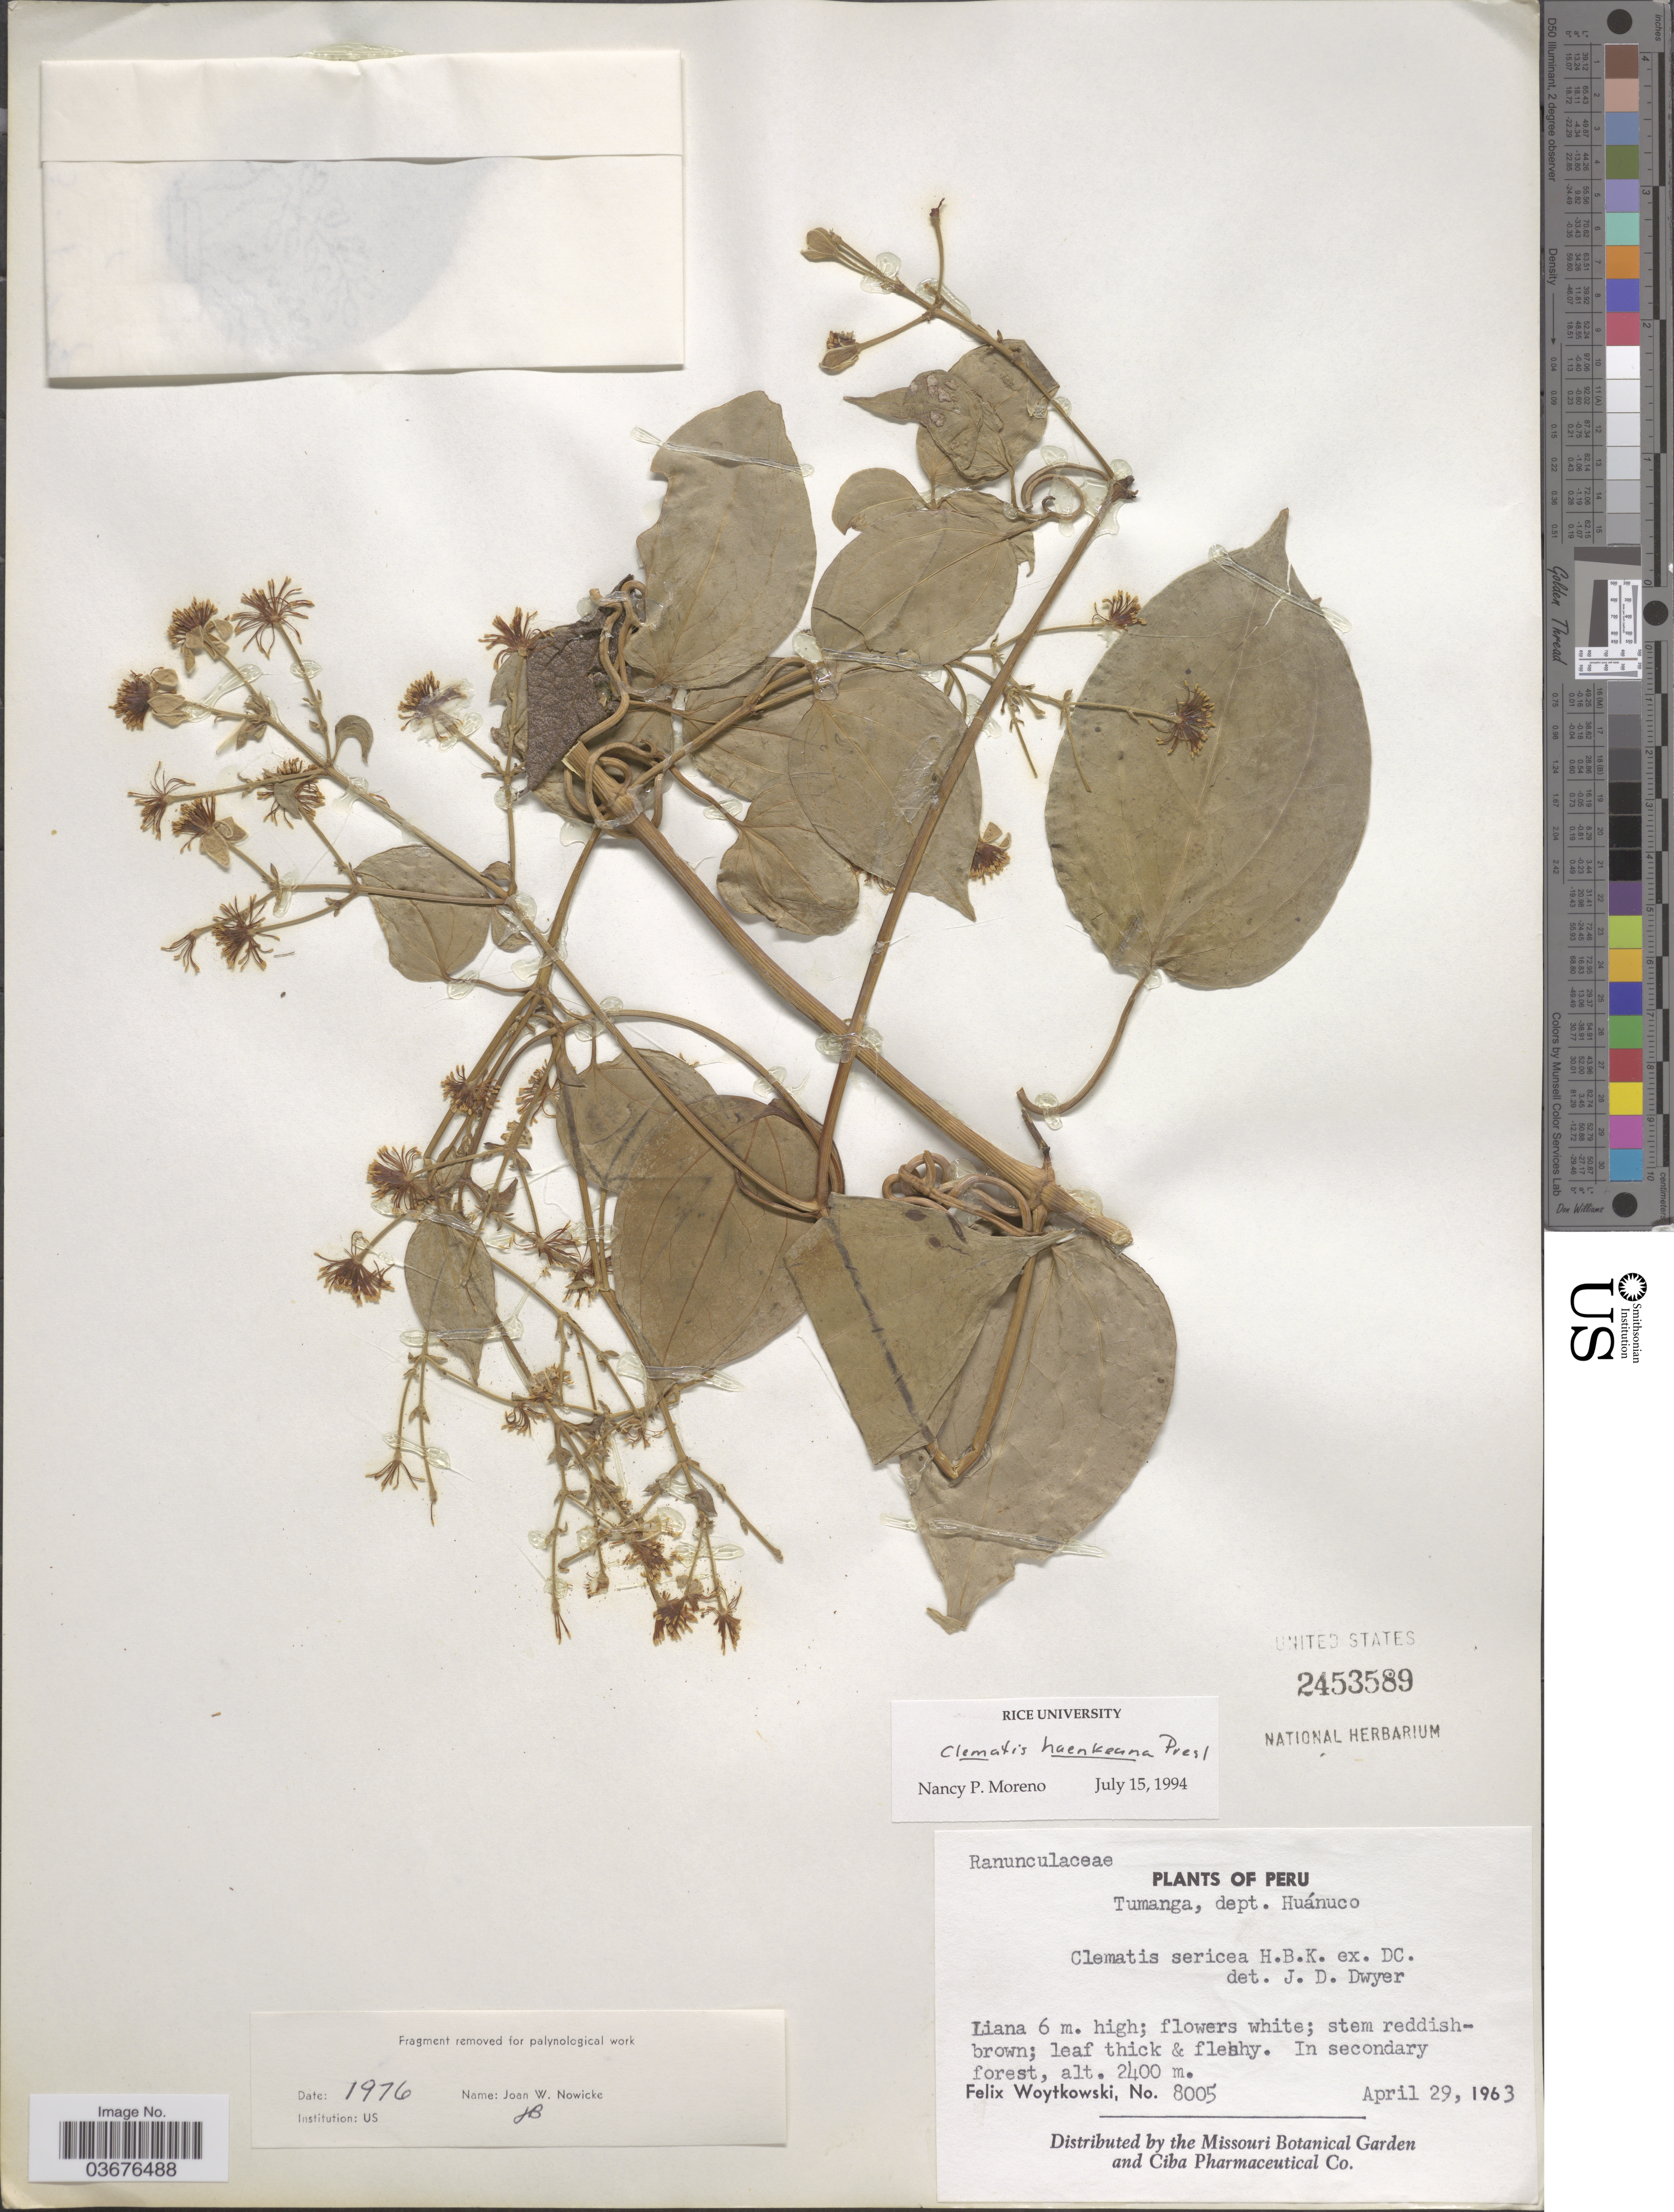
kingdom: Plantae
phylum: Tracheophyta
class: Magnoliopsida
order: Ranunculales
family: Ranunculaceae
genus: Clematis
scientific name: Clematis haenkeana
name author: C. Presl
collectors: F. Woytkowski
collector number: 8005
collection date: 1963-04-29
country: Peru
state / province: Huánuco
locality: Tumanga, dept. Huánuco.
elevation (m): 2400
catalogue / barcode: US 2453589